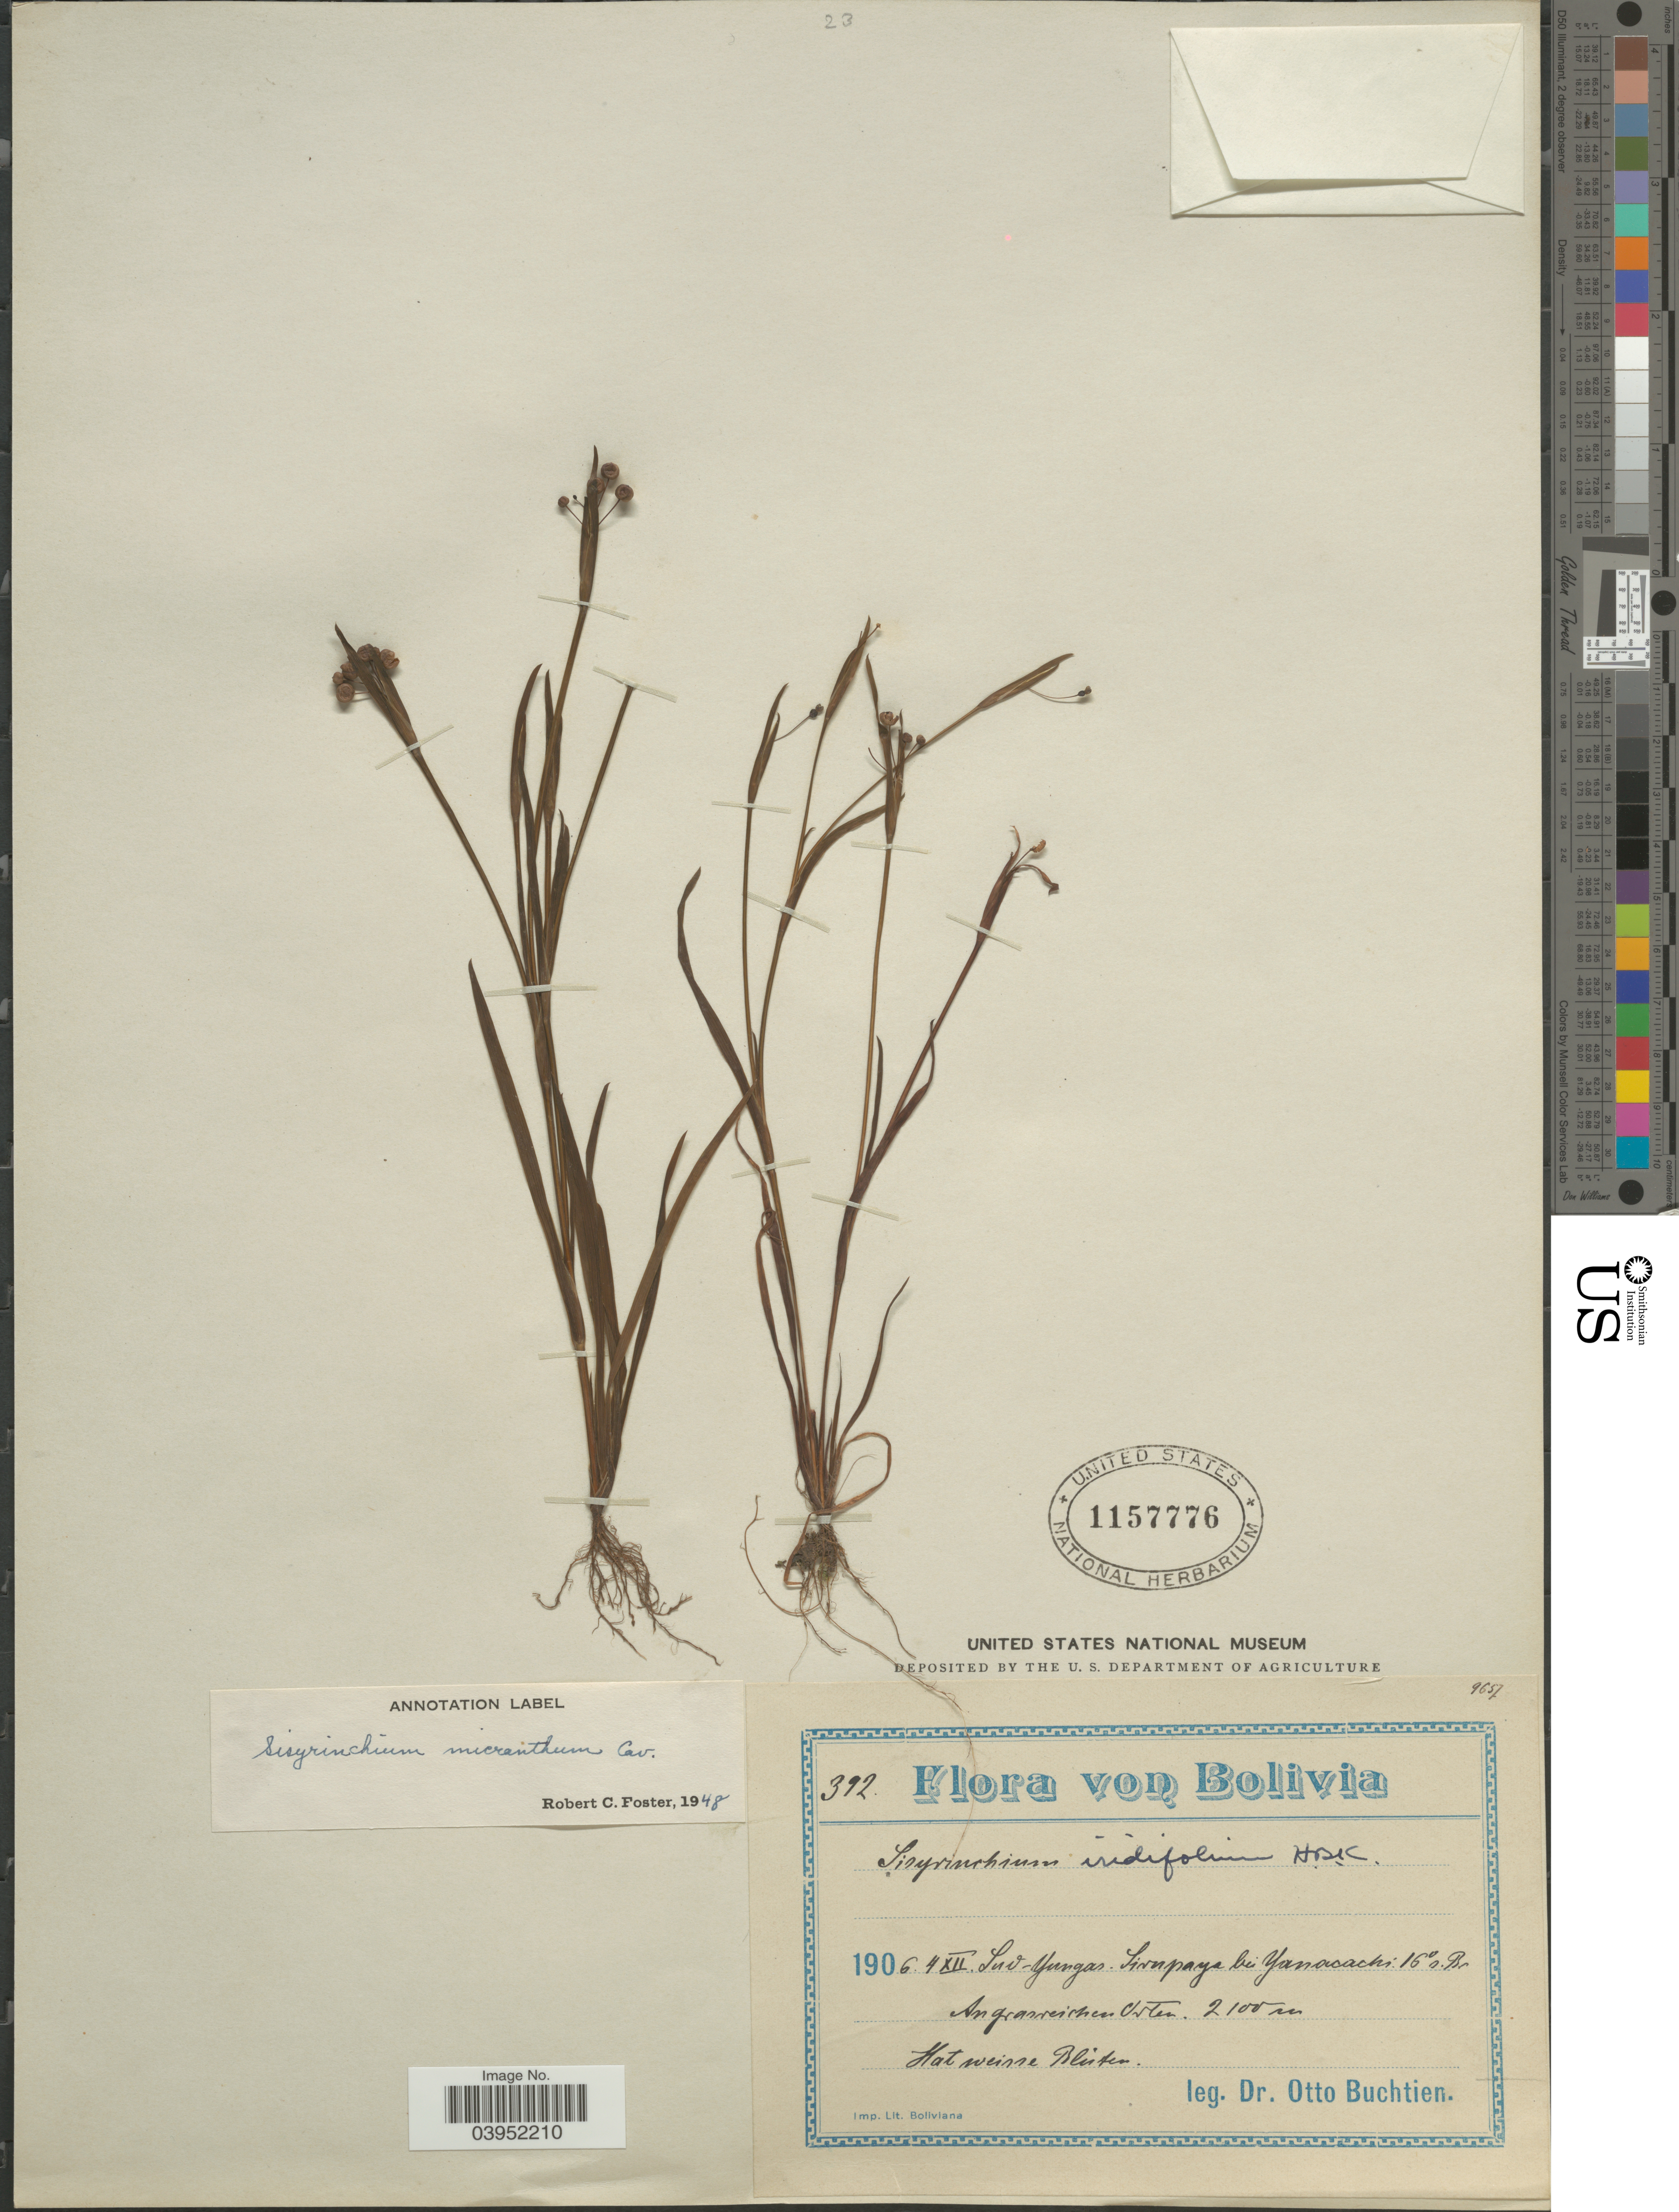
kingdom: Plantae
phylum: Tracheophyta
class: Liliopsida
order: Asparagales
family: Iridaceae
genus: Sisyrinchium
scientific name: Sisyrinchium micranthum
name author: Cav.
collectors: O. Buchtien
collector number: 392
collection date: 1906-12-04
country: Bolivia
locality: Sud-Yungas. Sirupaya bei Yanacachi. 16°n. Br. Angrasveirhen Orten.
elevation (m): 2100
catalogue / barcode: US 1157776